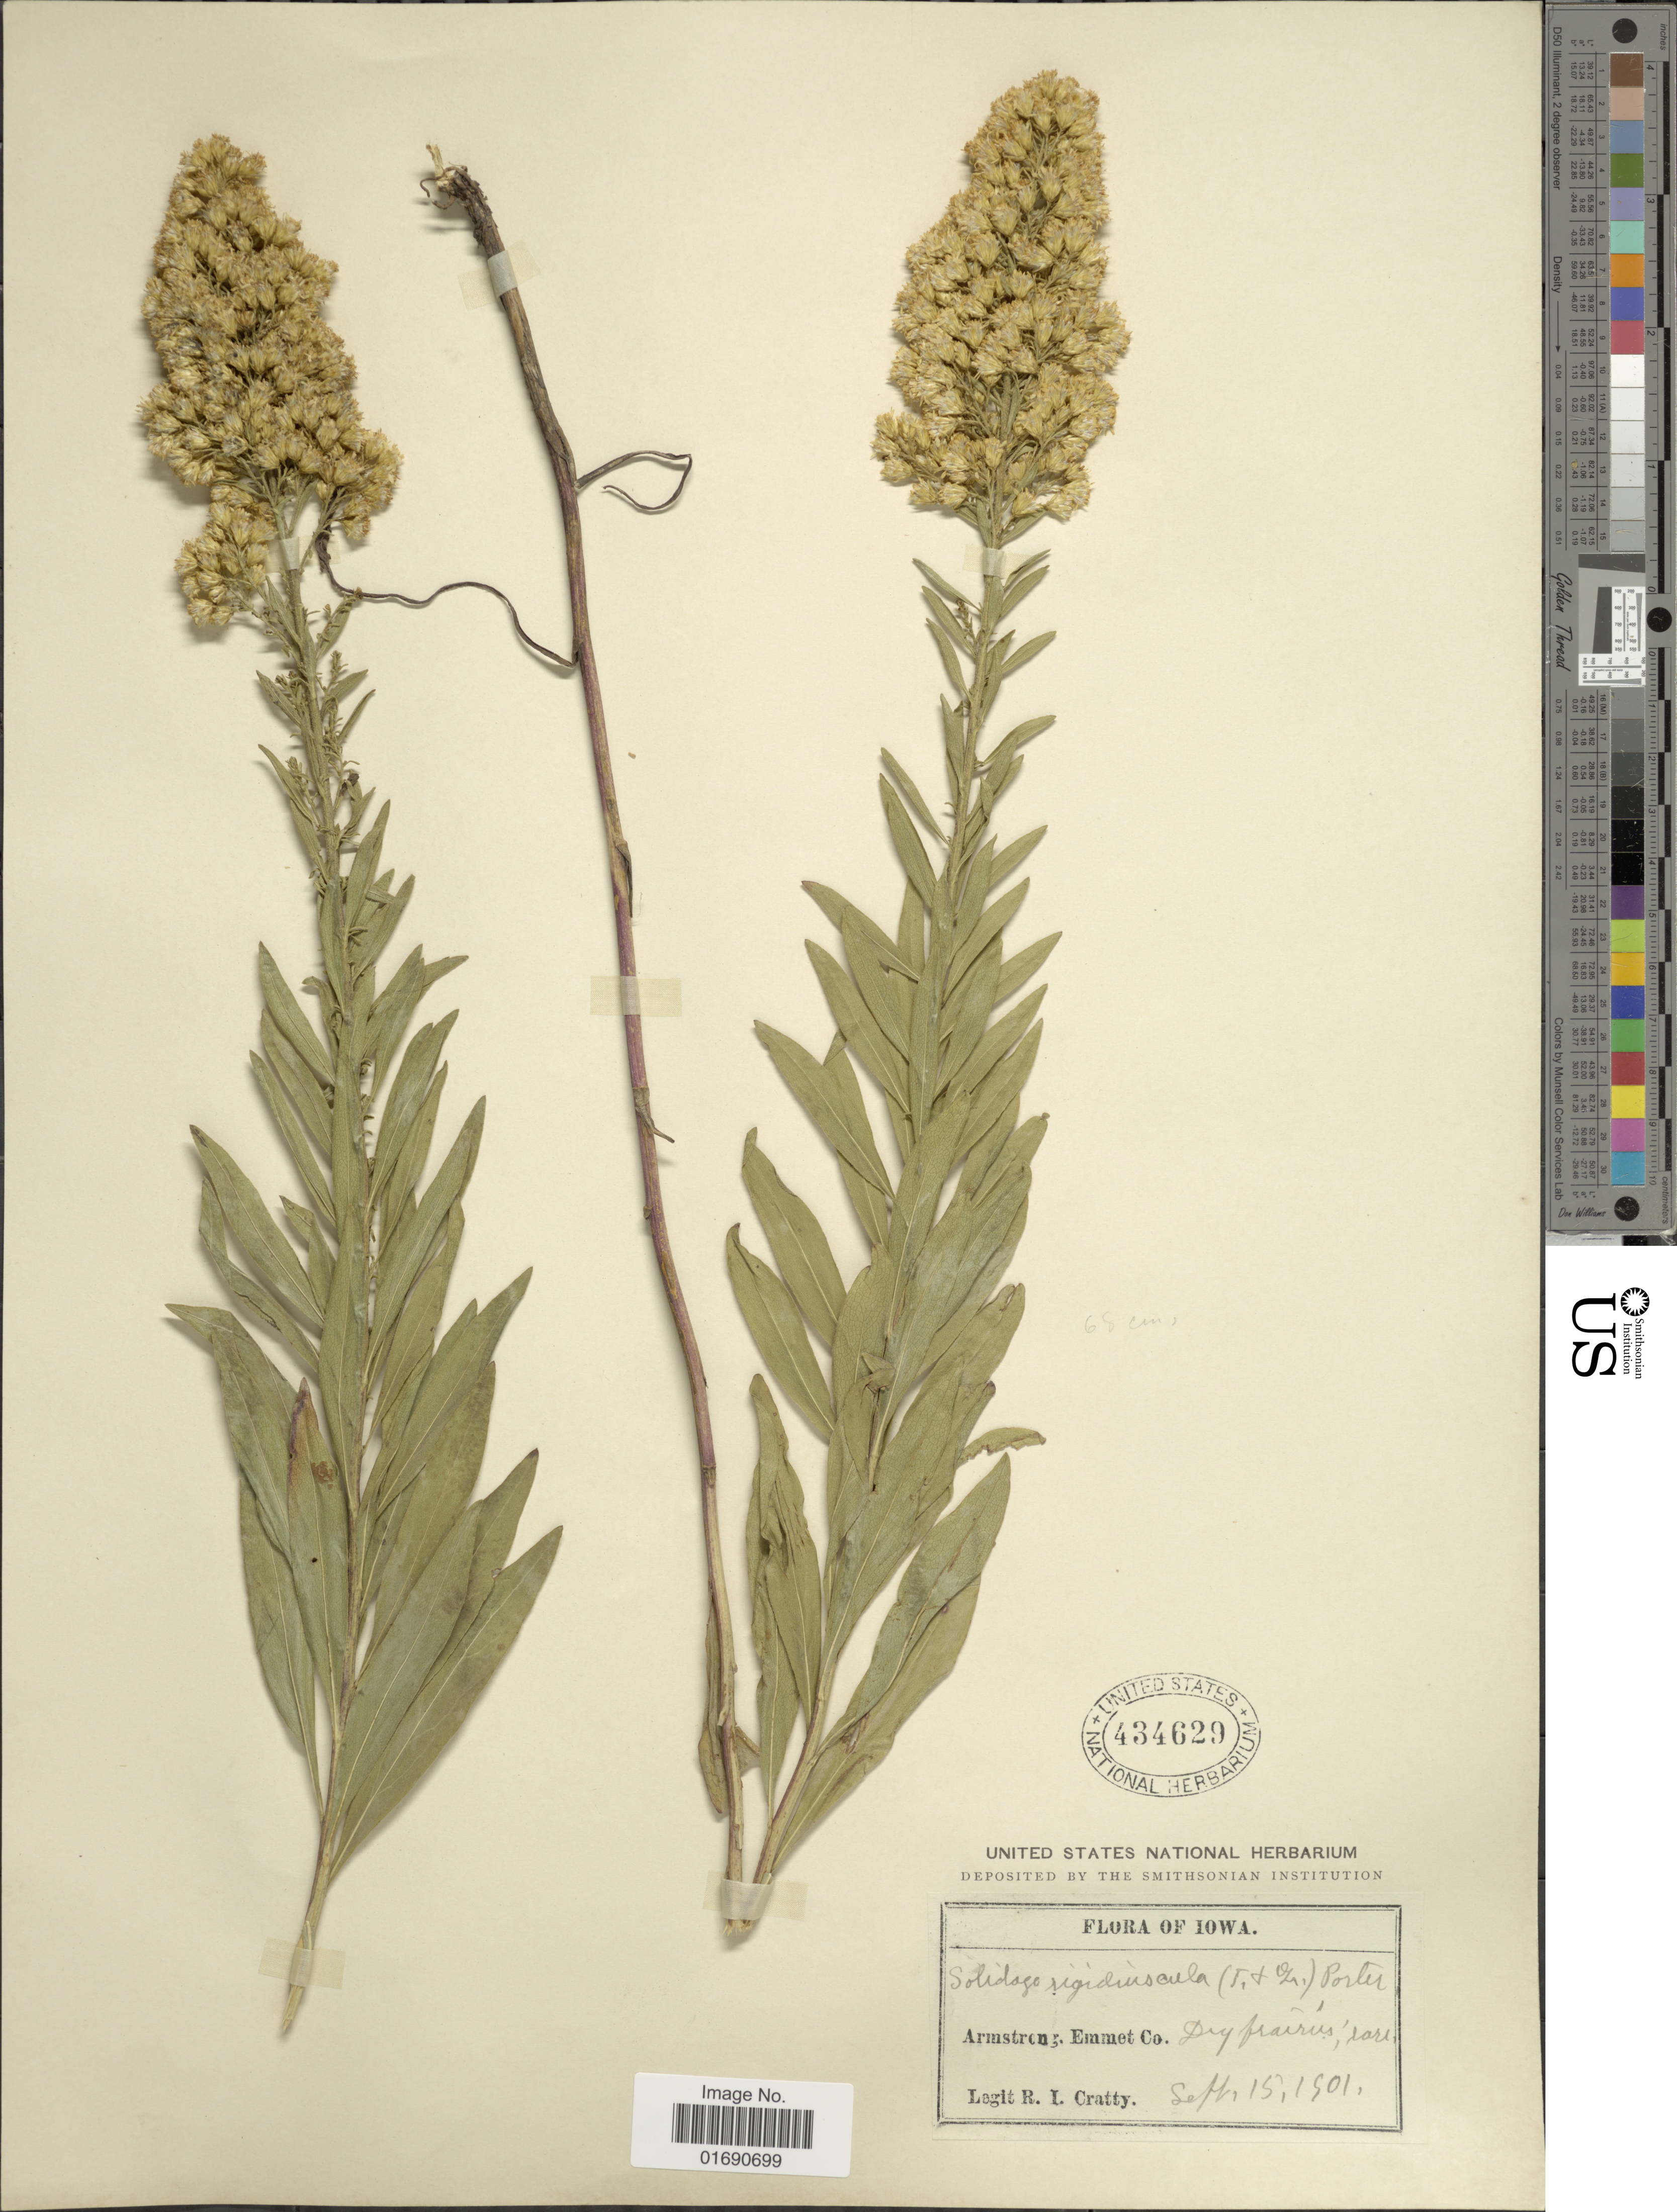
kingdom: Plantae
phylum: Tracheophyta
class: Magnoliopsida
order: Asterales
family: Asteraceae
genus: Solidago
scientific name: Solidago speciosa var. rigidiuscula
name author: Torr. & A. Gray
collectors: R. Cratty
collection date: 1901-09-15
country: United States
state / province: Iowa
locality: Armstrong. Emmet Co, Dry prairies, rare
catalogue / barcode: US 434629